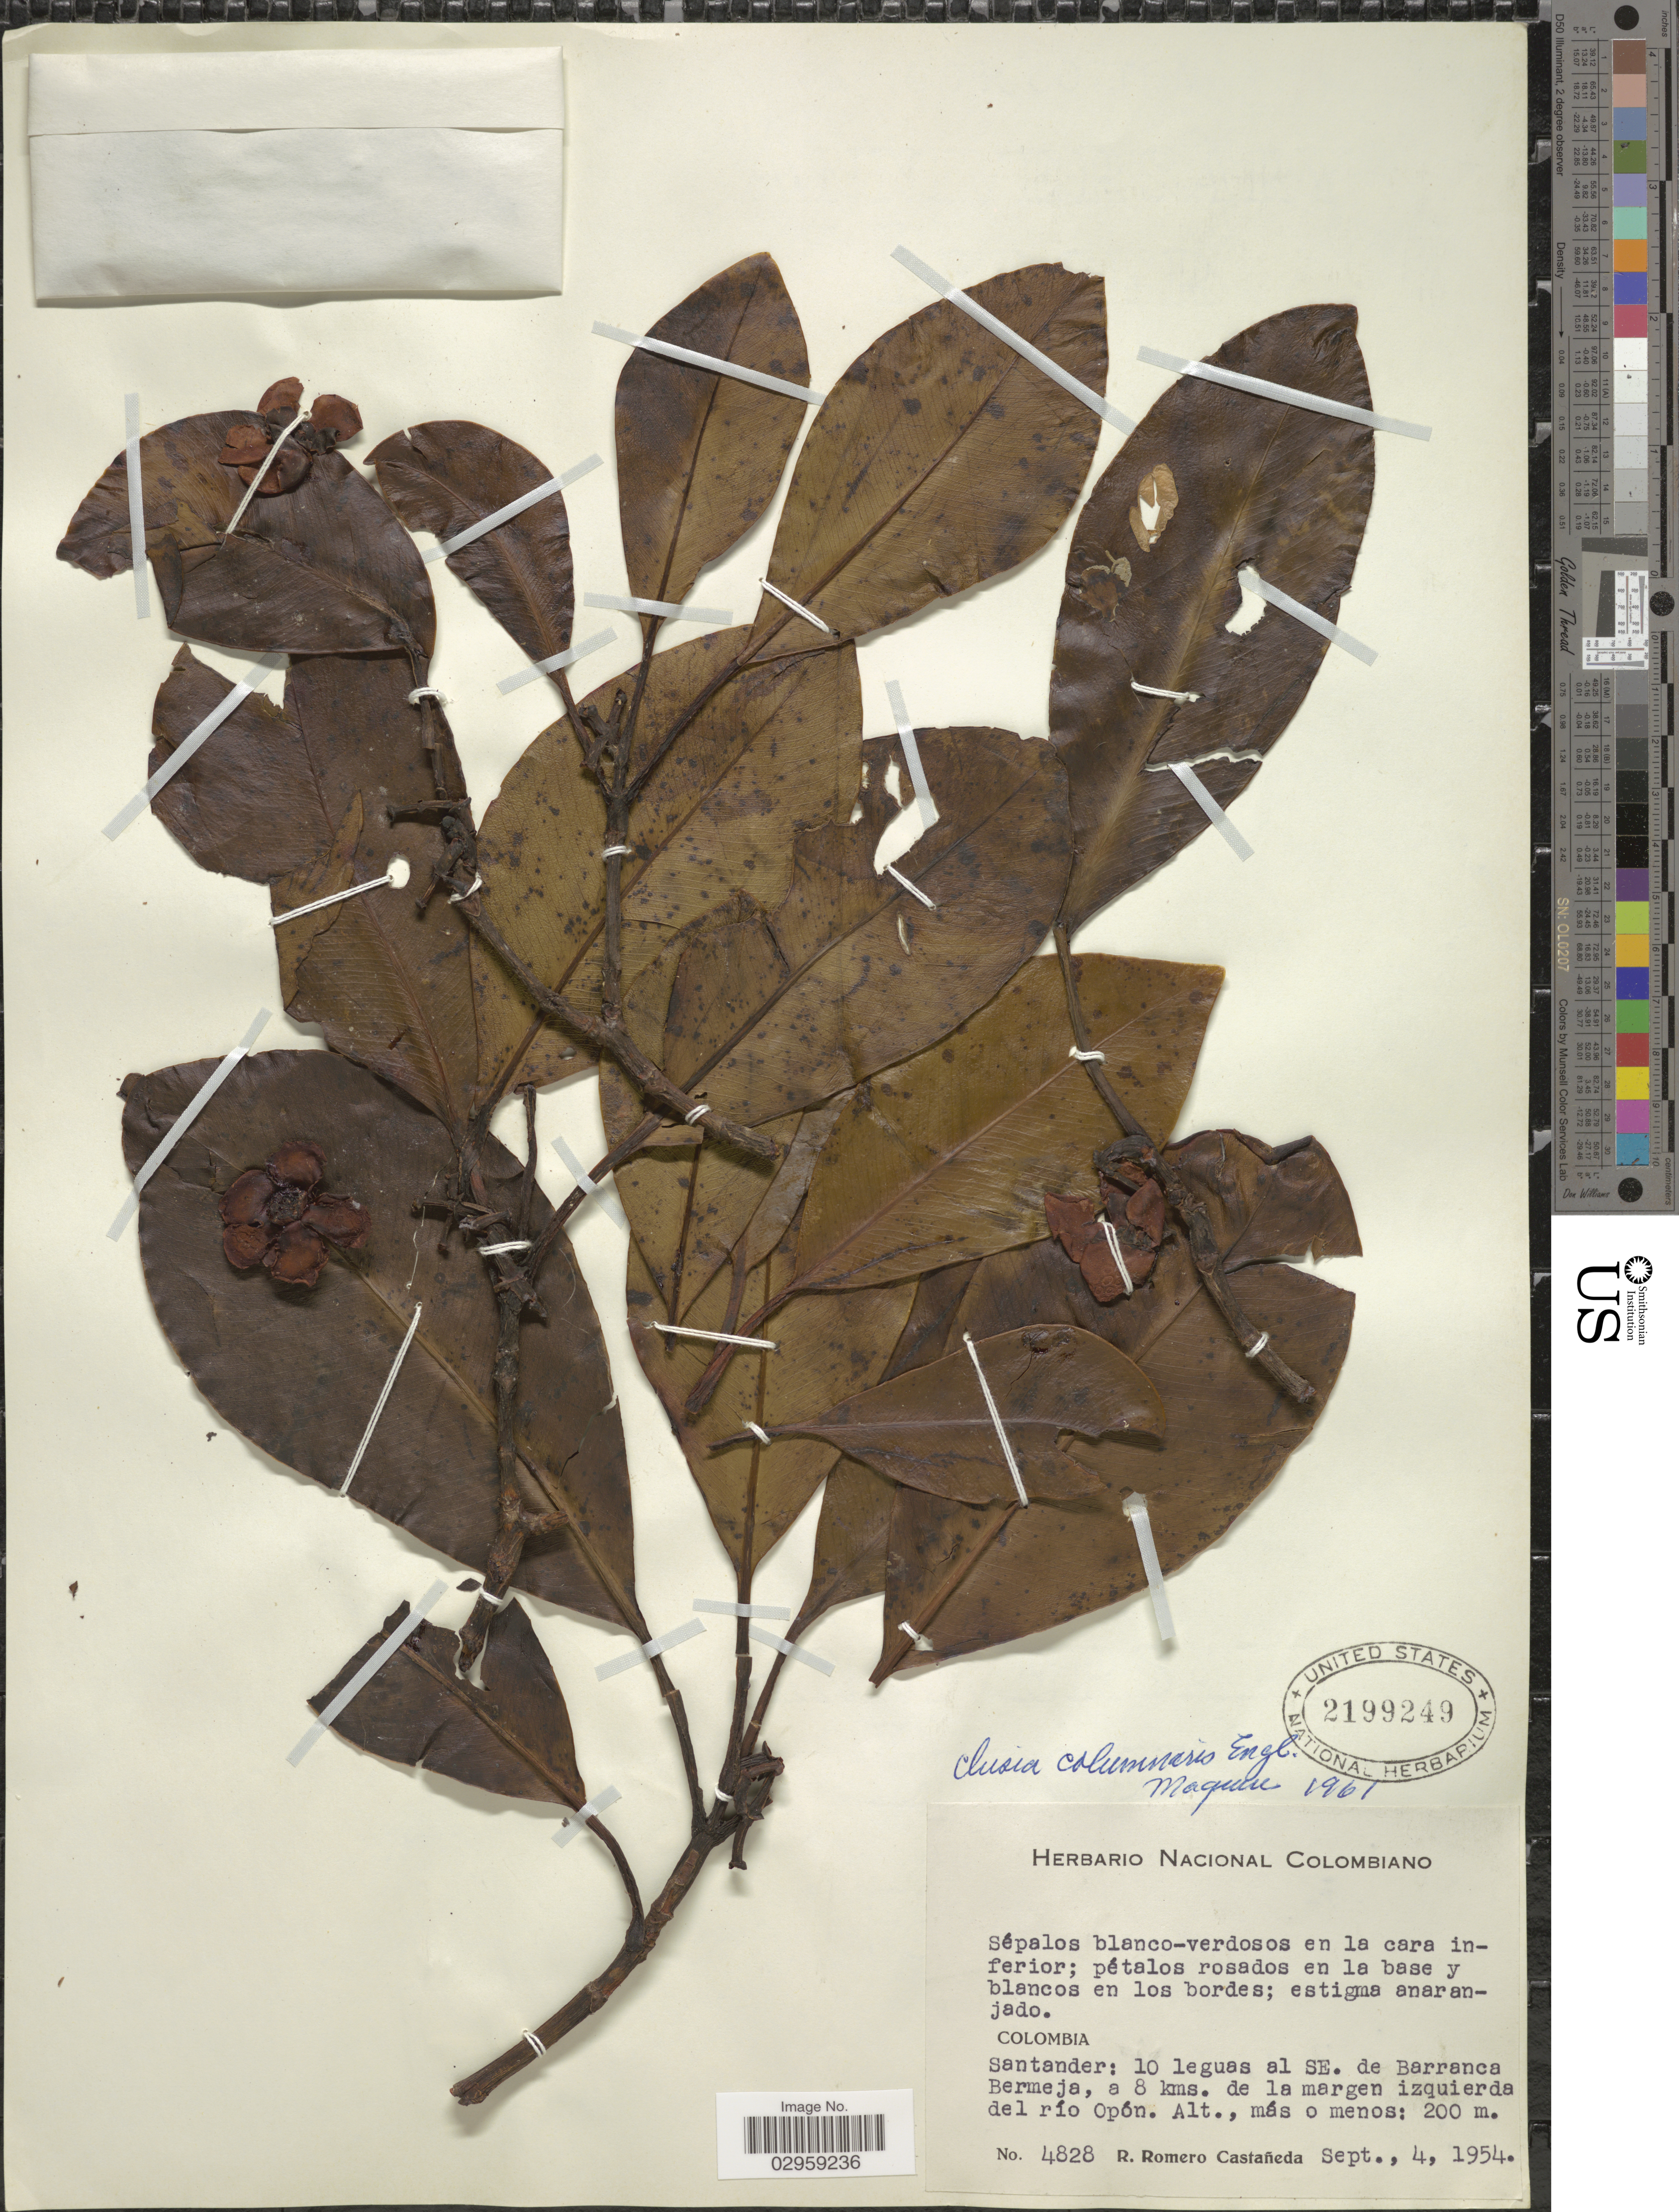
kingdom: Plantae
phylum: Tracheophyta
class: Magnoliopsida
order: Malpighiales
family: Clusiaceae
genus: Clusia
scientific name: Clusia columnaris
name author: Engl.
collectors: R. Romero Castañeda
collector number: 4828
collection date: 1954-09-04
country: Colombia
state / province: Santander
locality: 10 leguas al SE. de Barranca Berneja, a 8 kms. de la margen izquierda del río Opón.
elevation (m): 200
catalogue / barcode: US 2199249